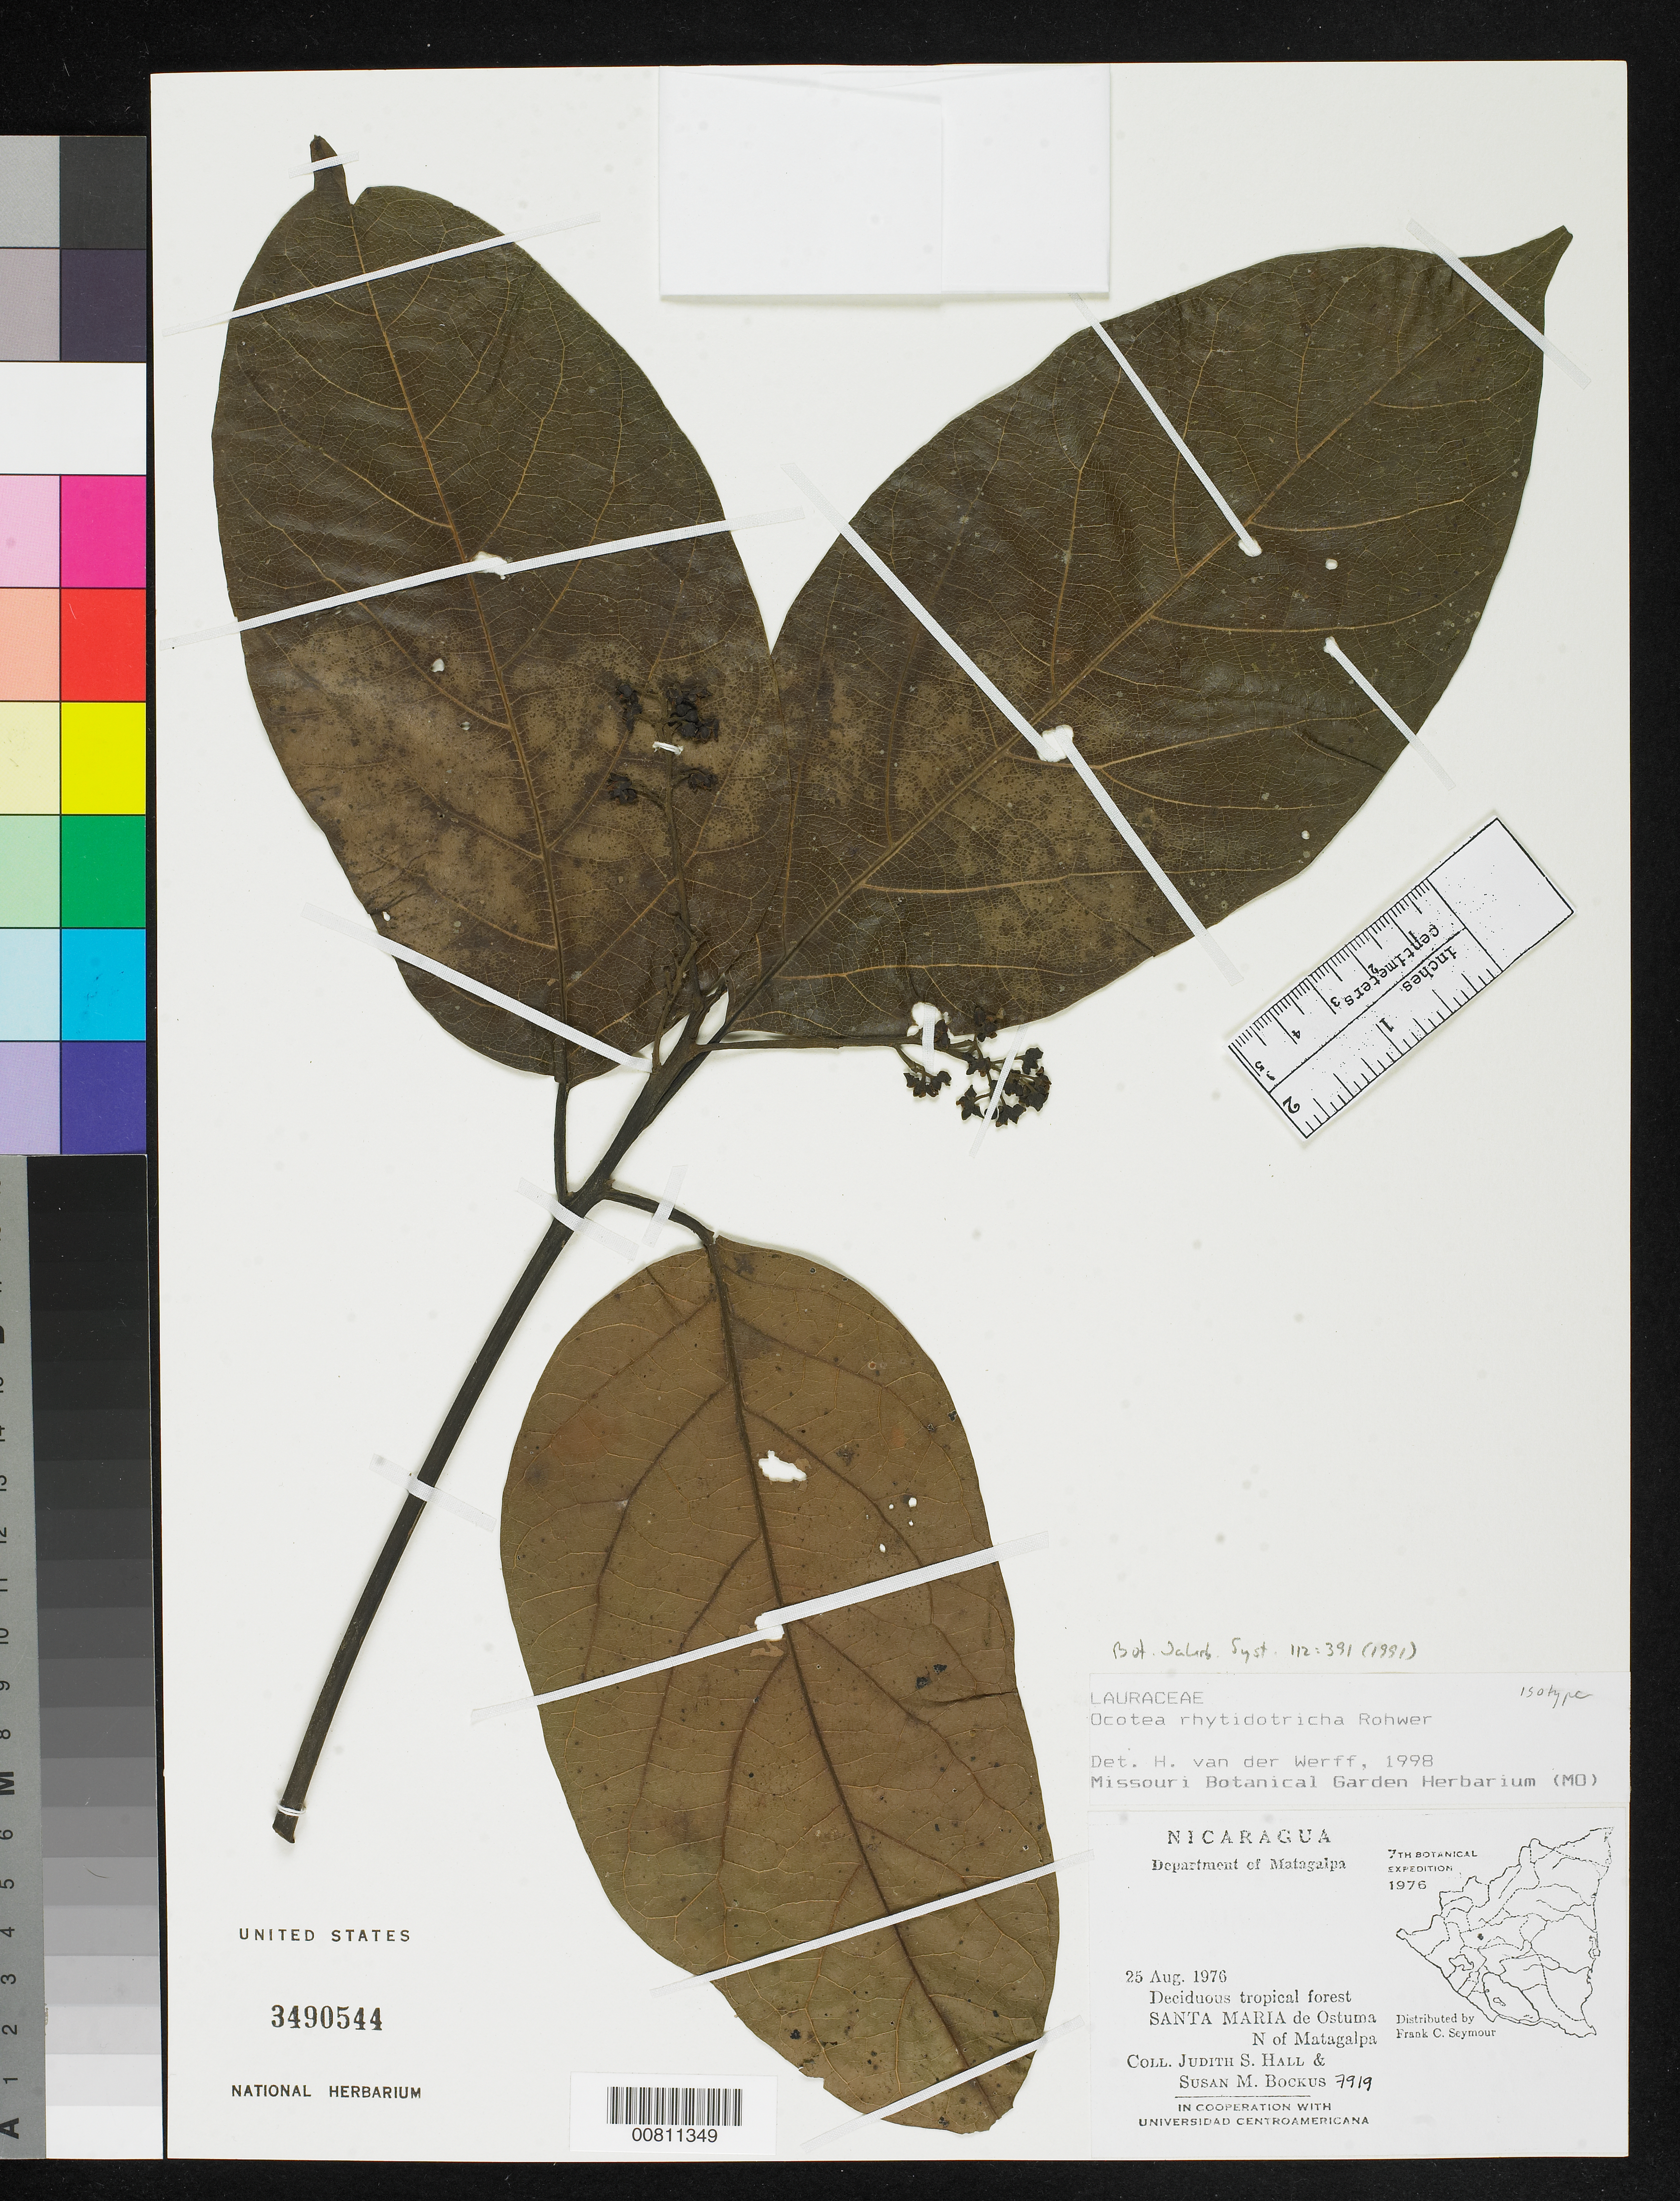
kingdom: Plantae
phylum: Tracheophyta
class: Magnoliopsida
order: Laurales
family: Lauraceae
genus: Ocotea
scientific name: Ocotea rhytidotricha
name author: Rohwer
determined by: van der Werff, H., (MO), Missouri Botanical Garden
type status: Isotype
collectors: J. Hall & S. Bockus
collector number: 7919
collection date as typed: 25 Aug 1976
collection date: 1976-08-25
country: Nicaragua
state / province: Matagalpa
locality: Santa Maria de Ostuma, N of Matagalpa.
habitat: Deciduous tropical forest.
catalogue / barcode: US 3490544